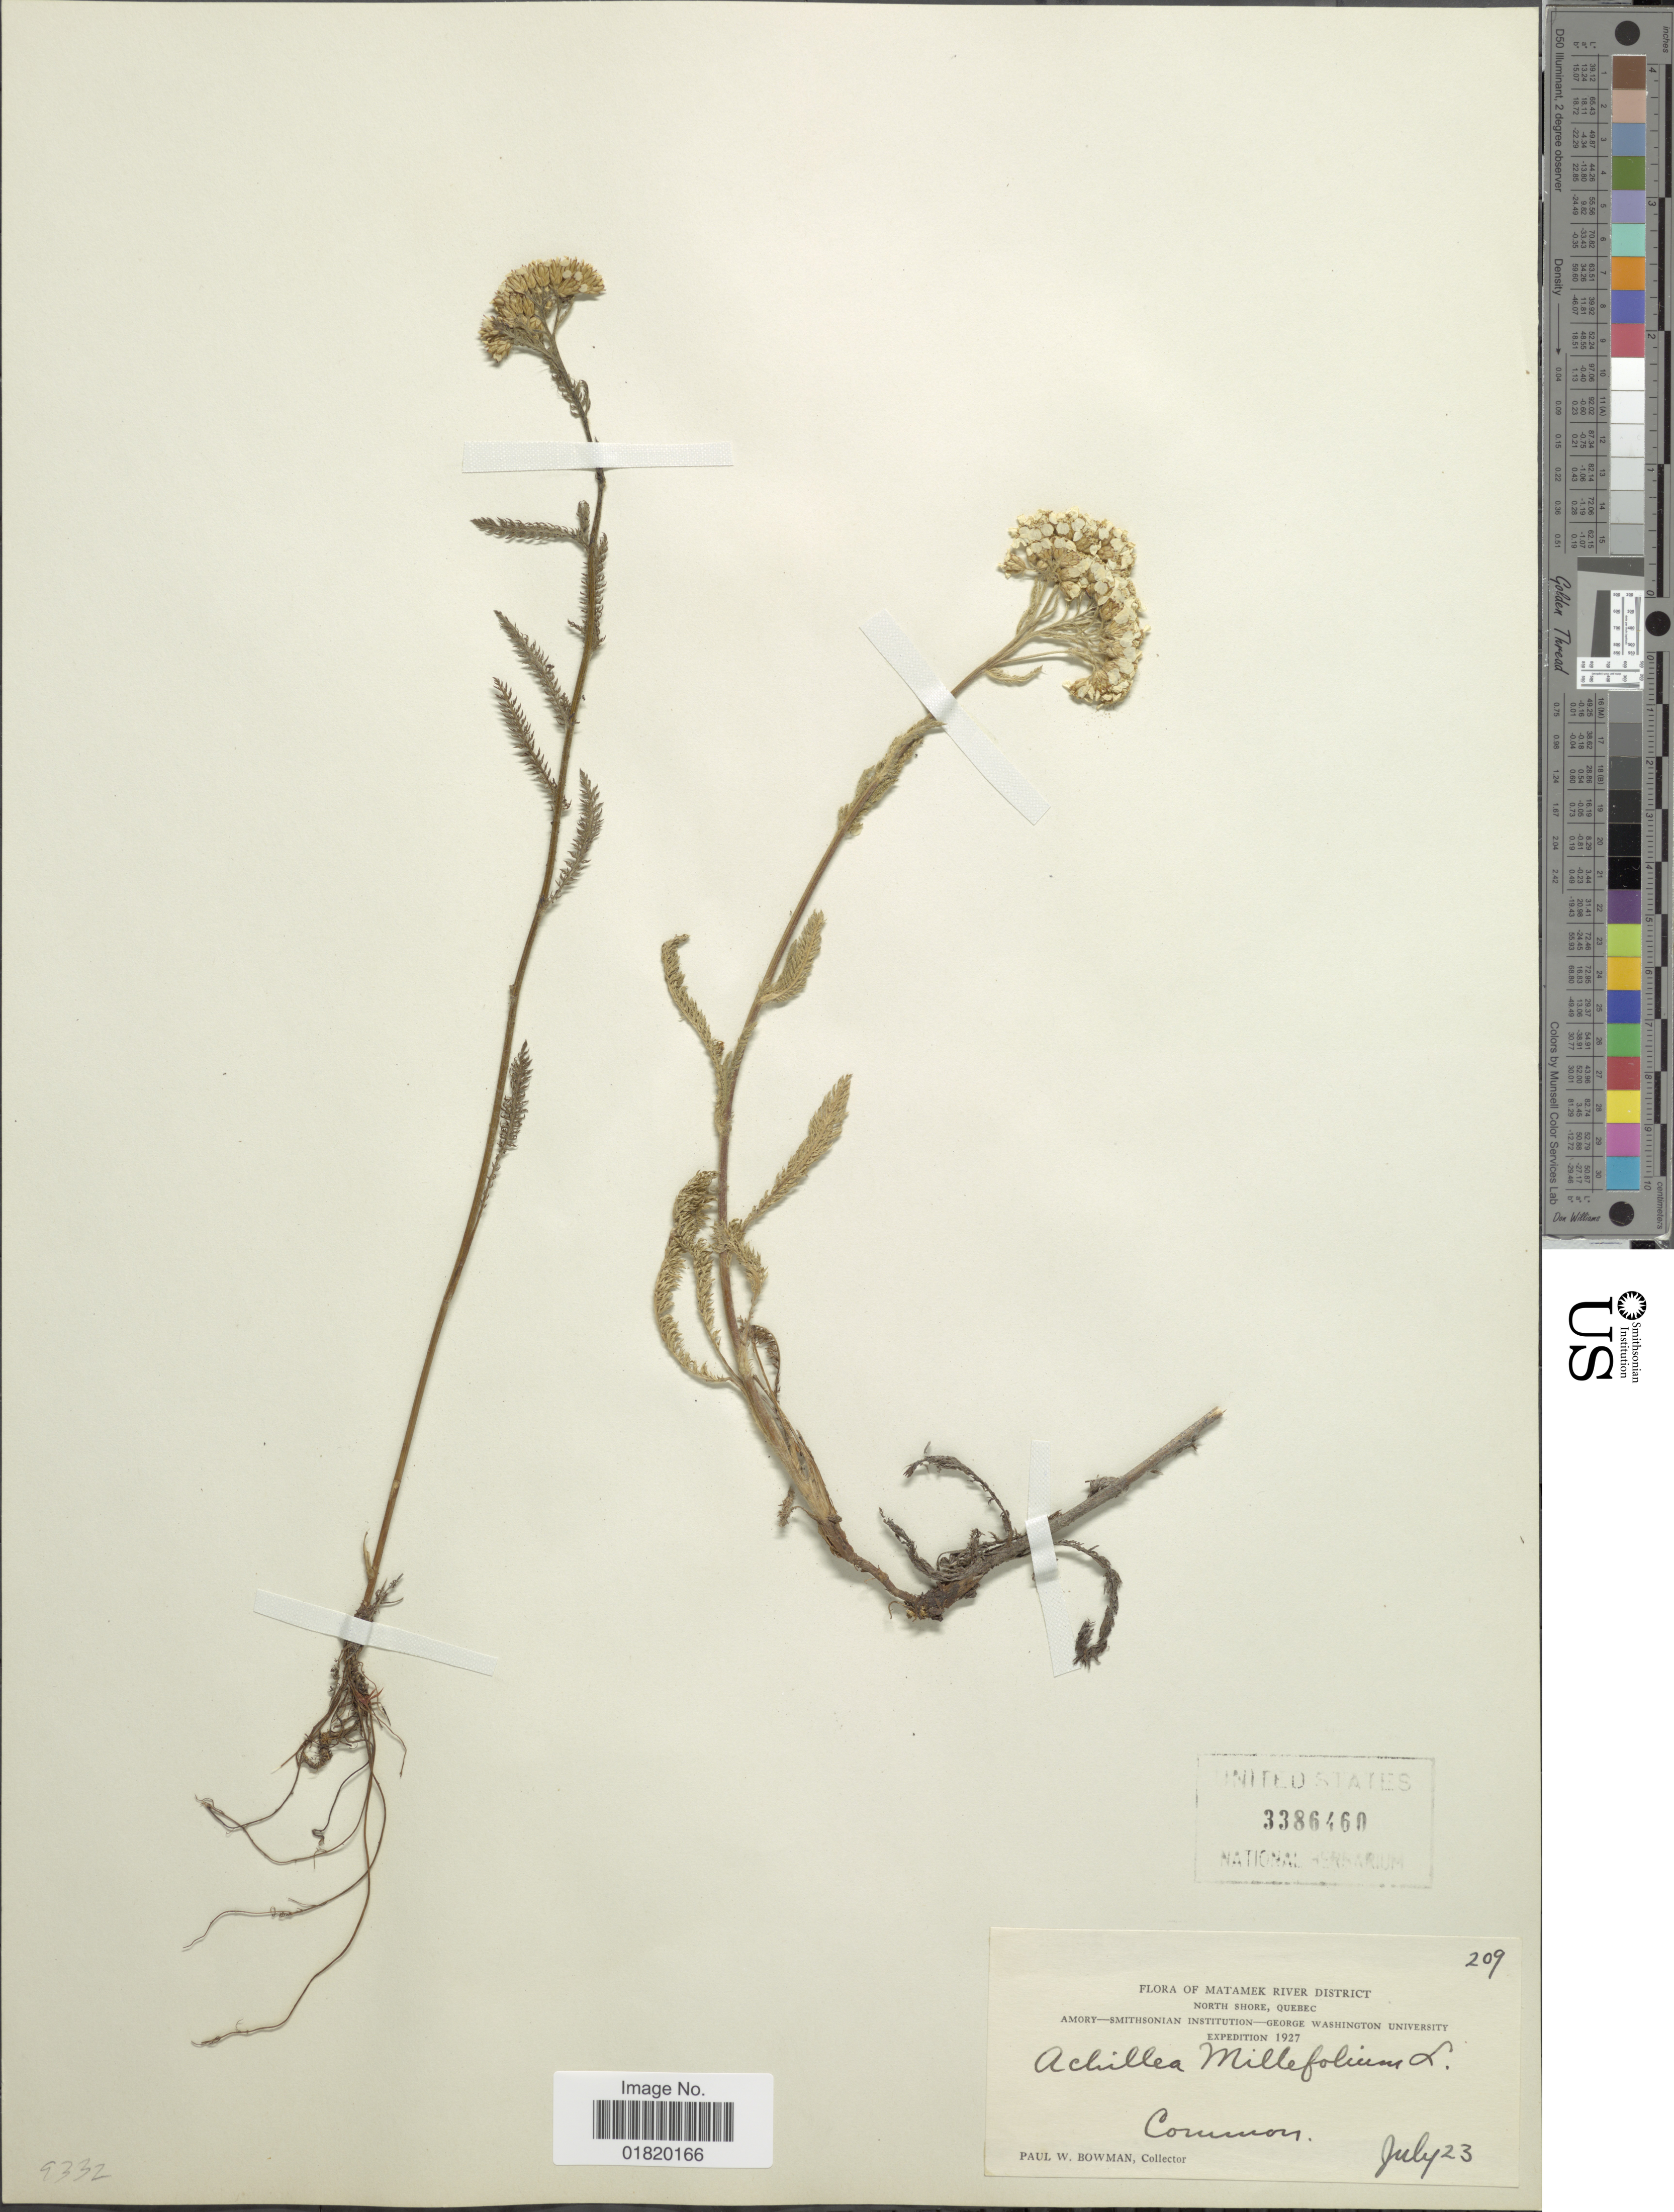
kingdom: Plantae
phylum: Tracheophyta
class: Magnoliopsida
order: Asterales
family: Asteraceae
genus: Achillea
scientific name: Achillea millefolium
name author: L.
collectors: P. Bowman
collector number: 209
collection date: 1927-07-23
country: Canada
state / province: Quebec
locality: Matamek River District. North Shore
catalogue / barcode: US 3386460